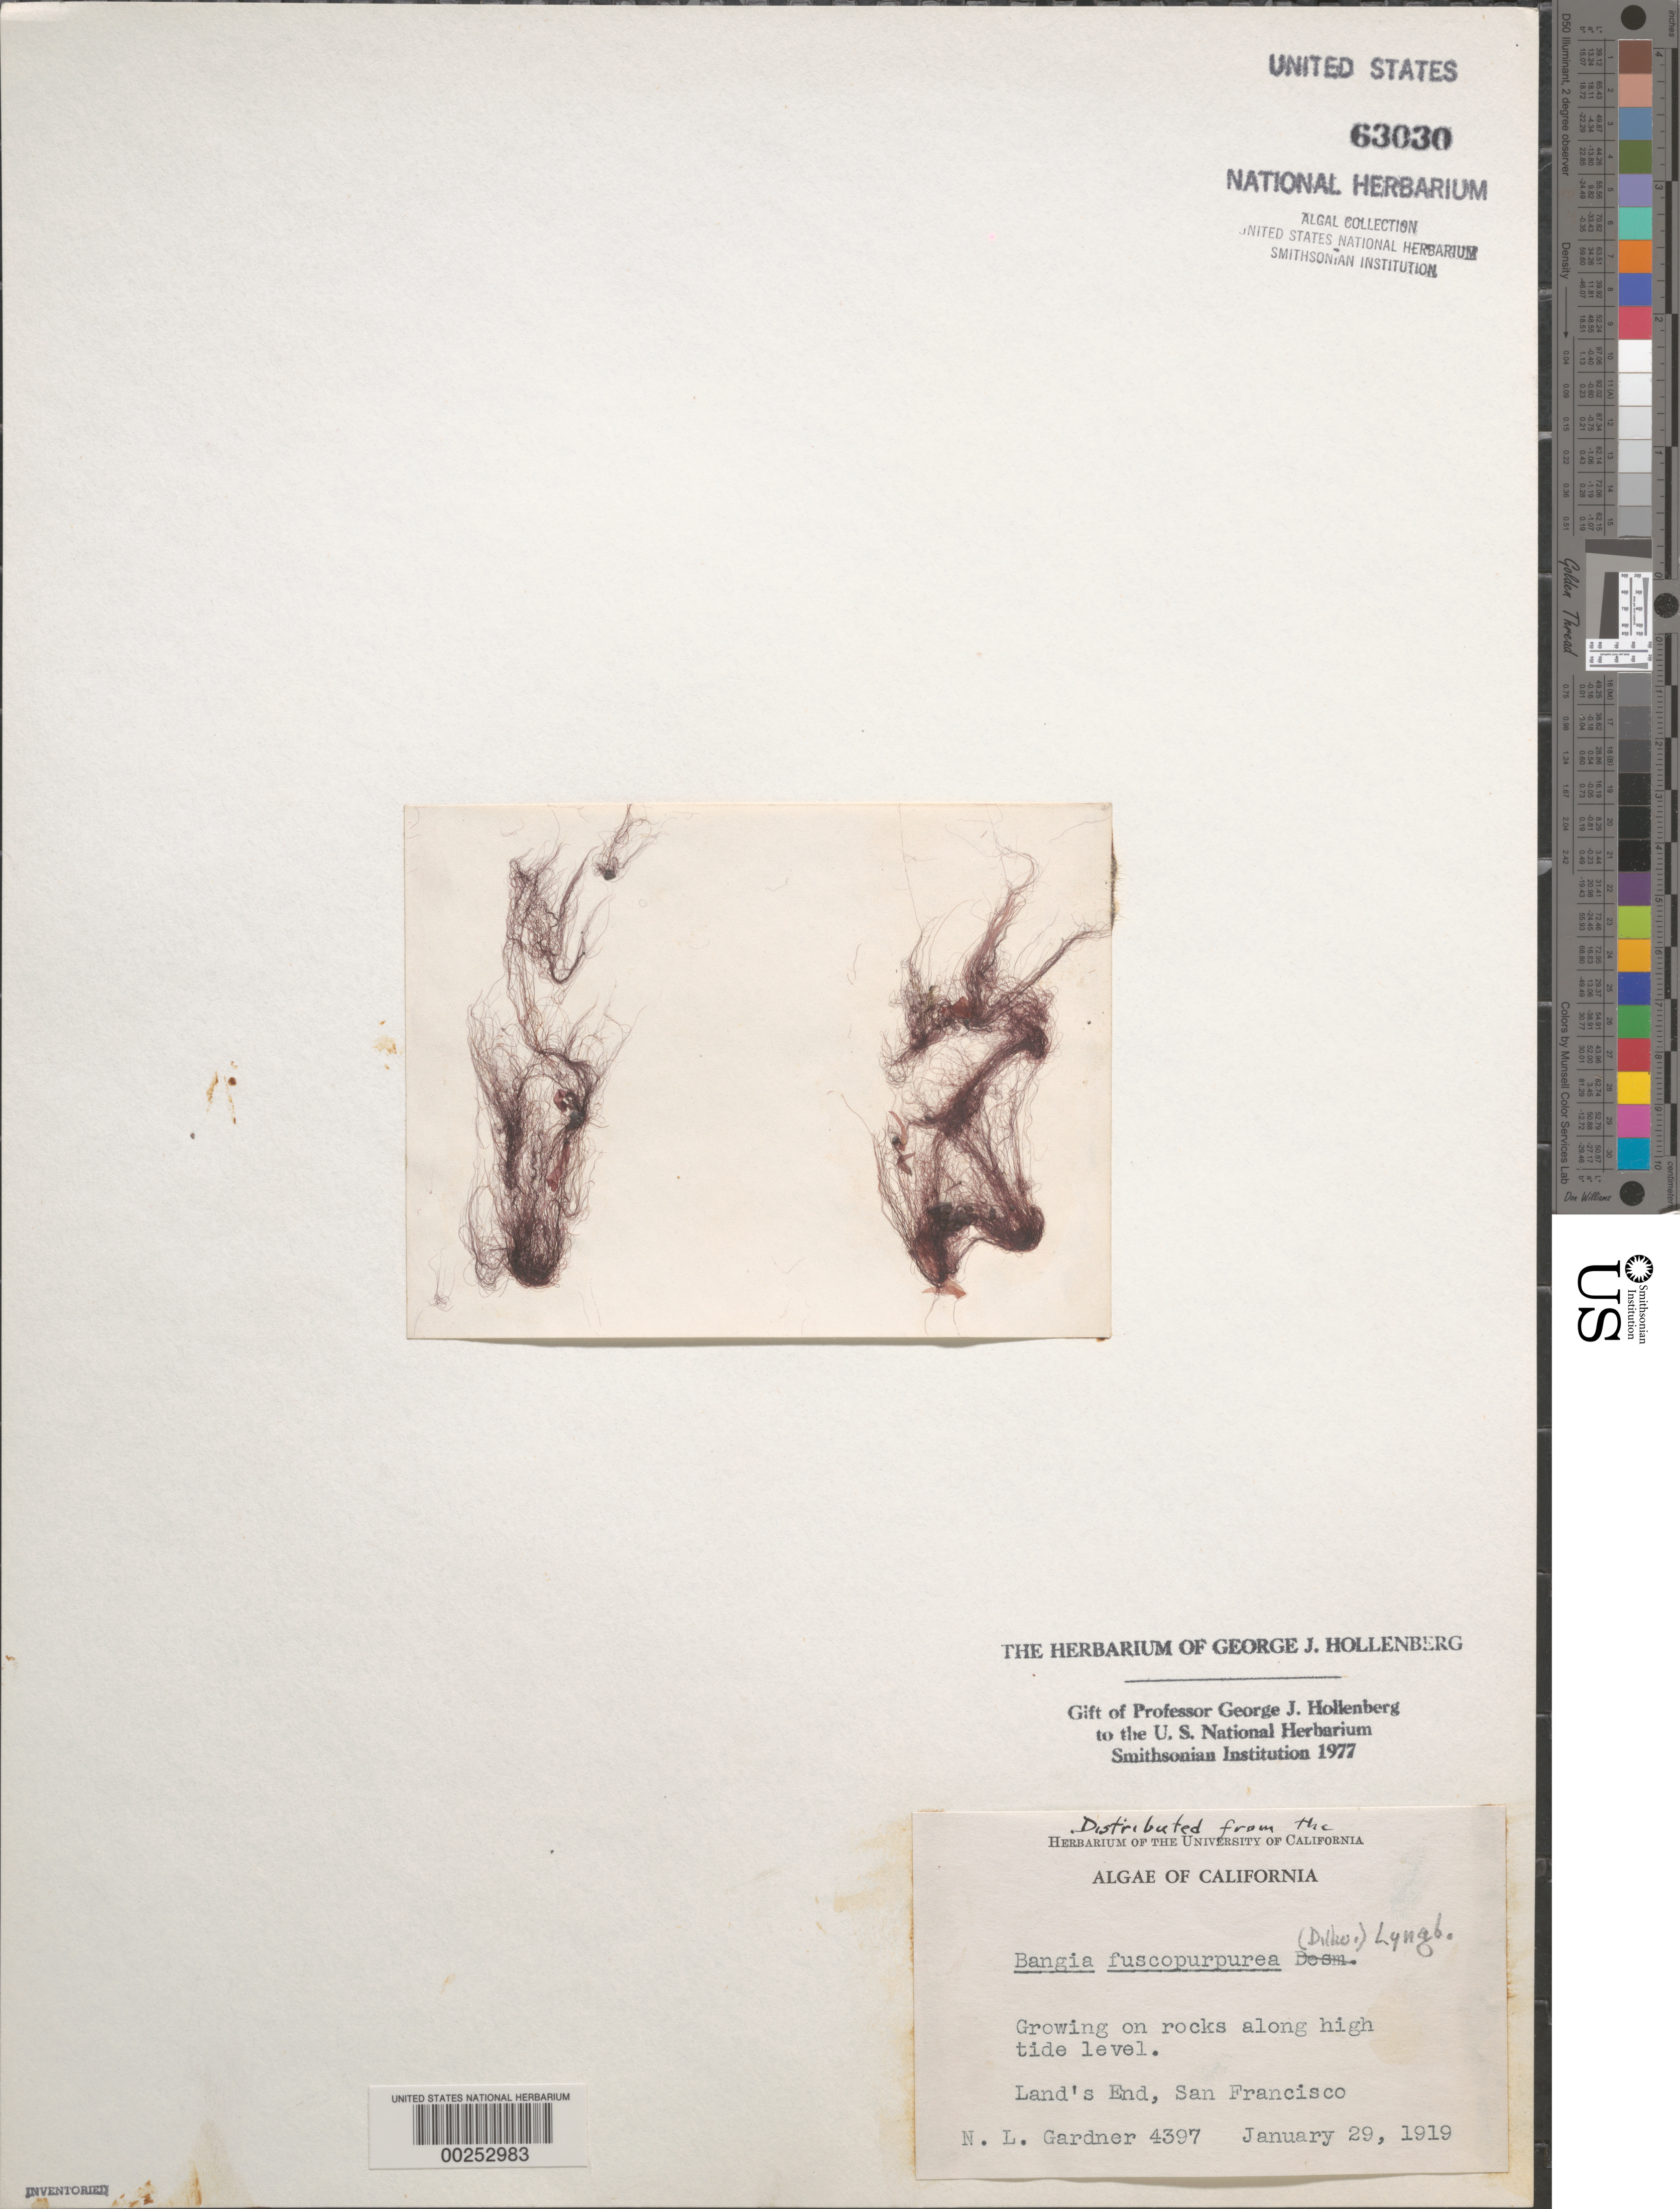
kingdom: Plantae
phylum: Rhodophyta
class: Bangiophyceae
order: Bangiales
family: Bangiaceae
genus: Bangia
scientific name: Bangia fuscopurpurea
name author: (Dillwyn) Lyngb.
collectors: N. Gardner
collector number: NLG 4397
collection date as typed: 29 Jan 1919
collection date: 1919-01-29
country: United States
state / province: California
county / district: San Francisco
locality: San Francisco, Lands End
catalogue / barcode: US 63030